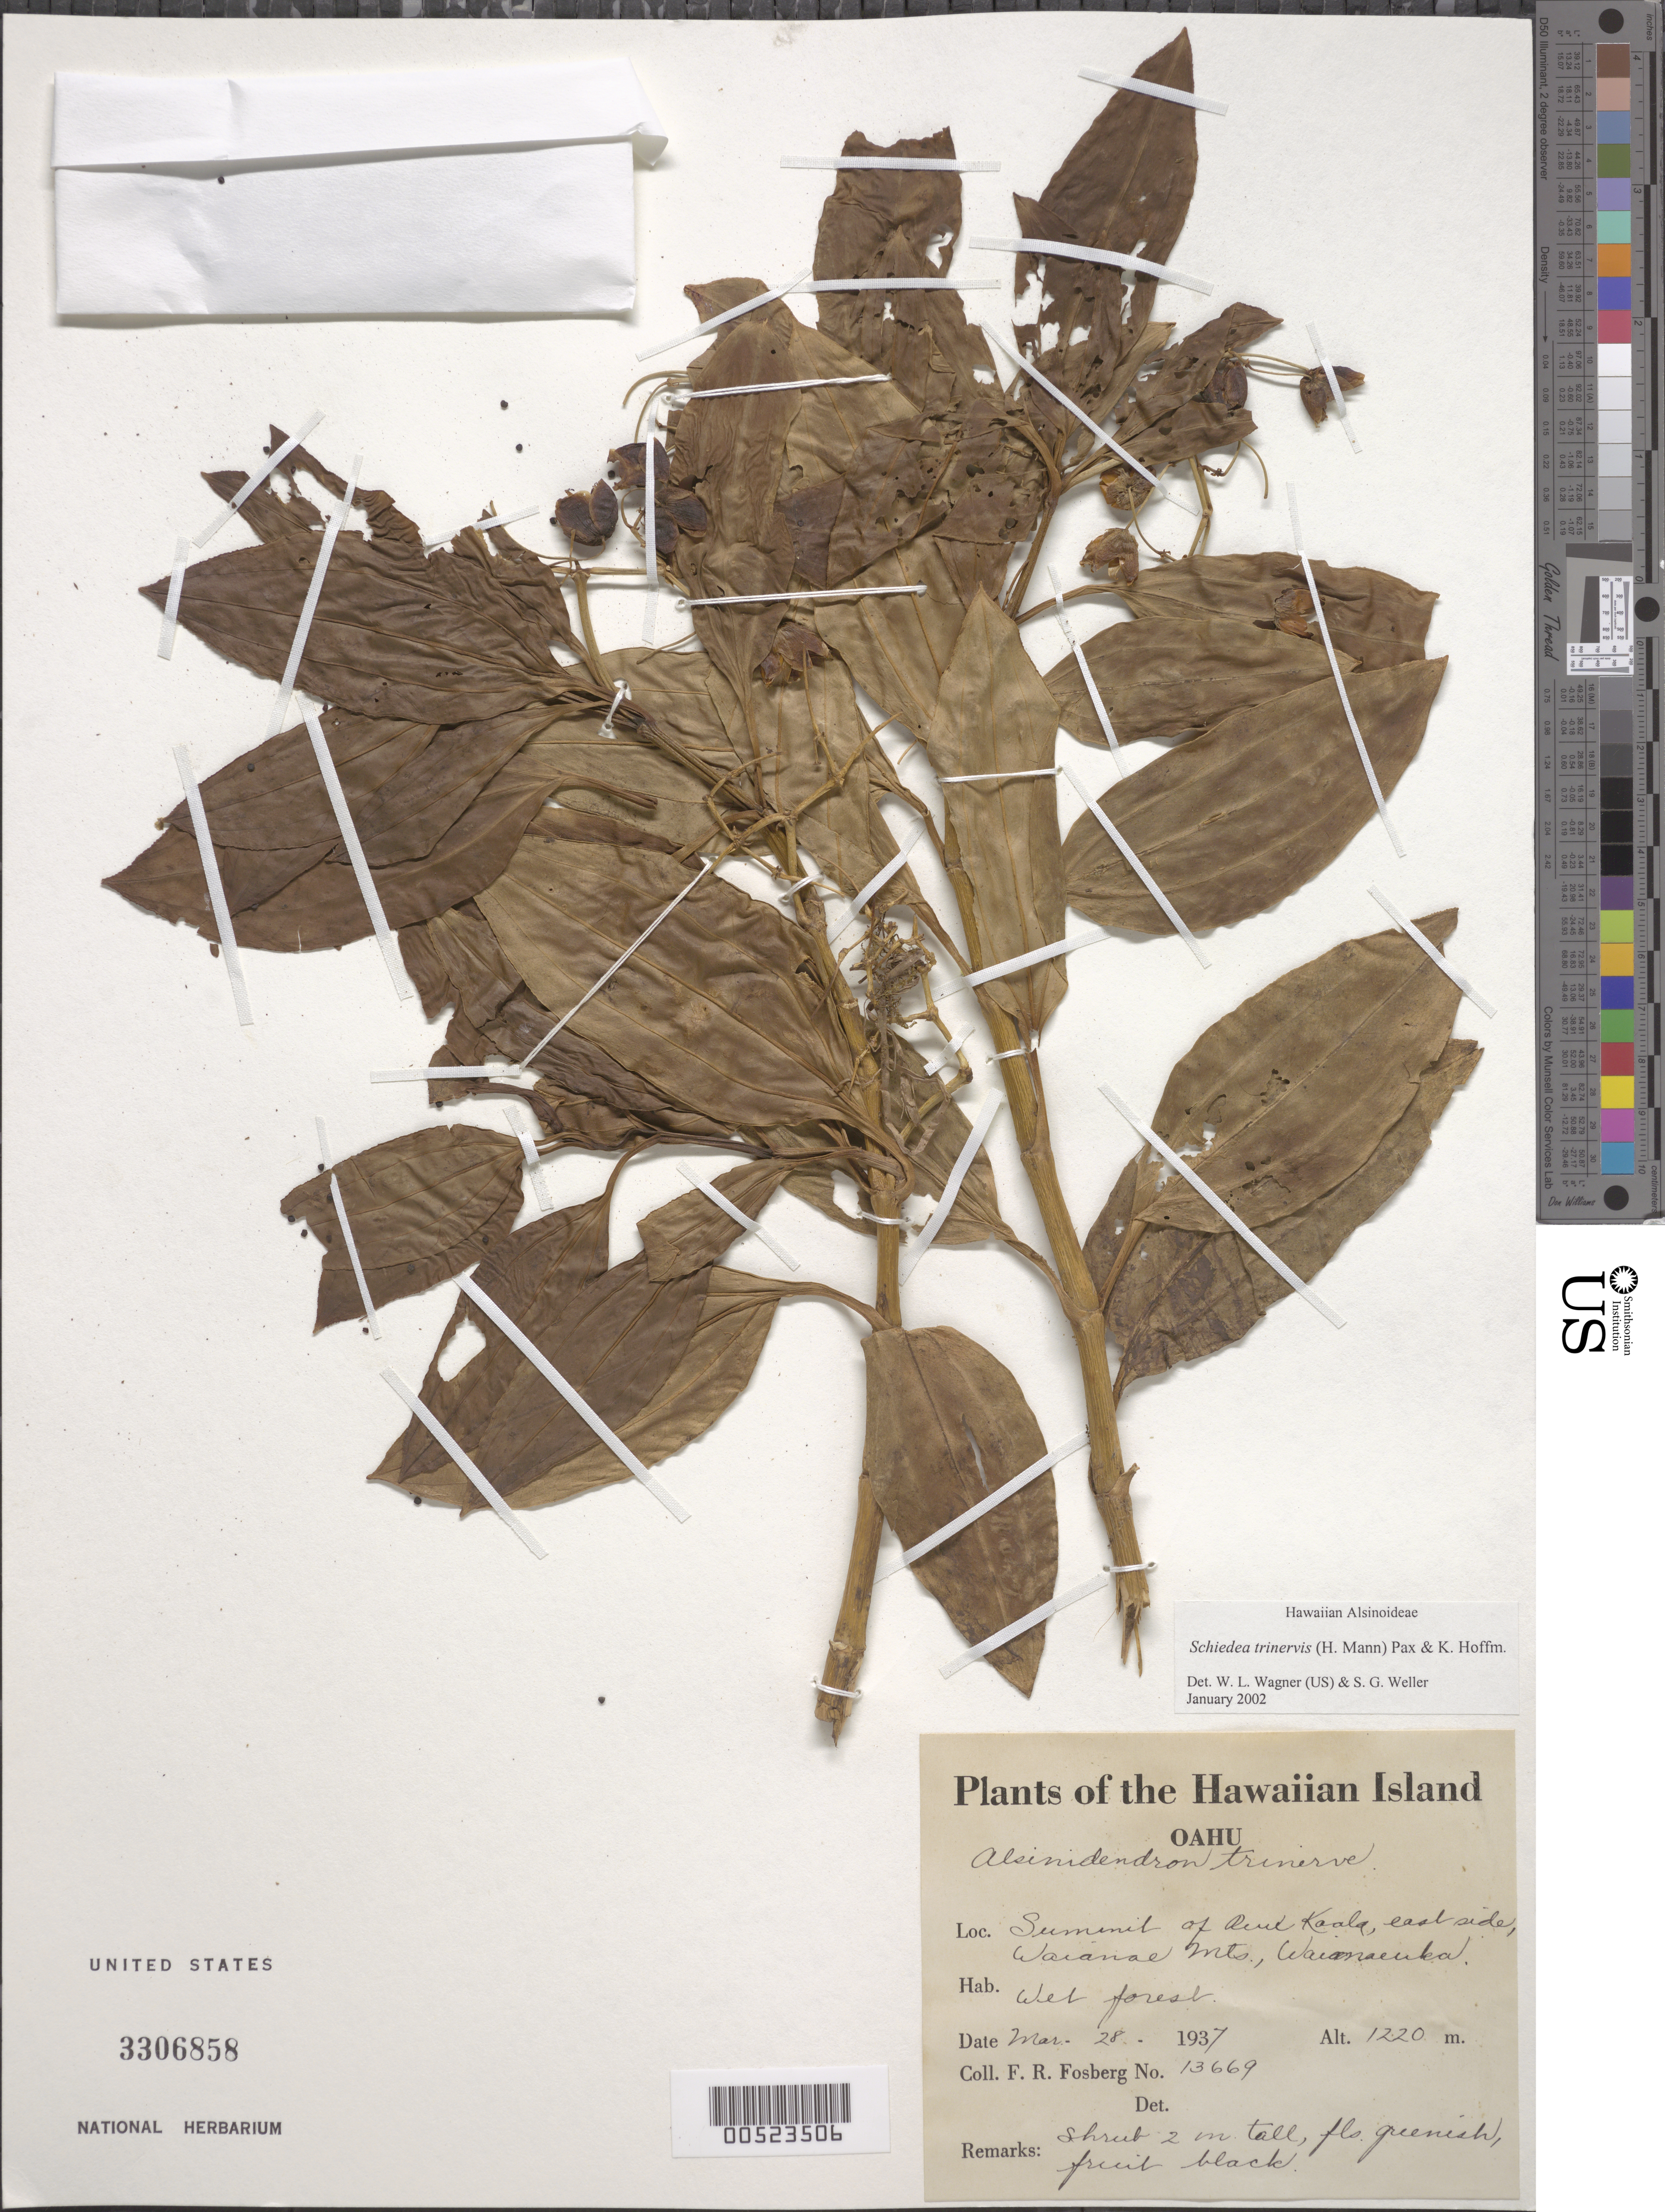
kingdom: Plantae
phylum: Tracheophyta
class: Magnoliopsida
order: Caryophyllales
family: Caryophyllaceae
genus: Schiedea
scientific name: Schiedea trinervis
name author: (H. Mann) Pax & K. Hoffm.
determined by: Wagner, W. L.; Weller, Stephen G.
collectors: F. R. Fosberg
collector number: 13669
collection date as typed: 28 Mar 1937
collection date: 1937-03-28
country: United States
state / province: Hawaii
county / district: Honolulu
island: Oahu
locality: Summit of Puu Kkaala, E side, Waianae Mts, Waianaeuka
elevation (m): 1220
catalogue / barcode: US 3306858